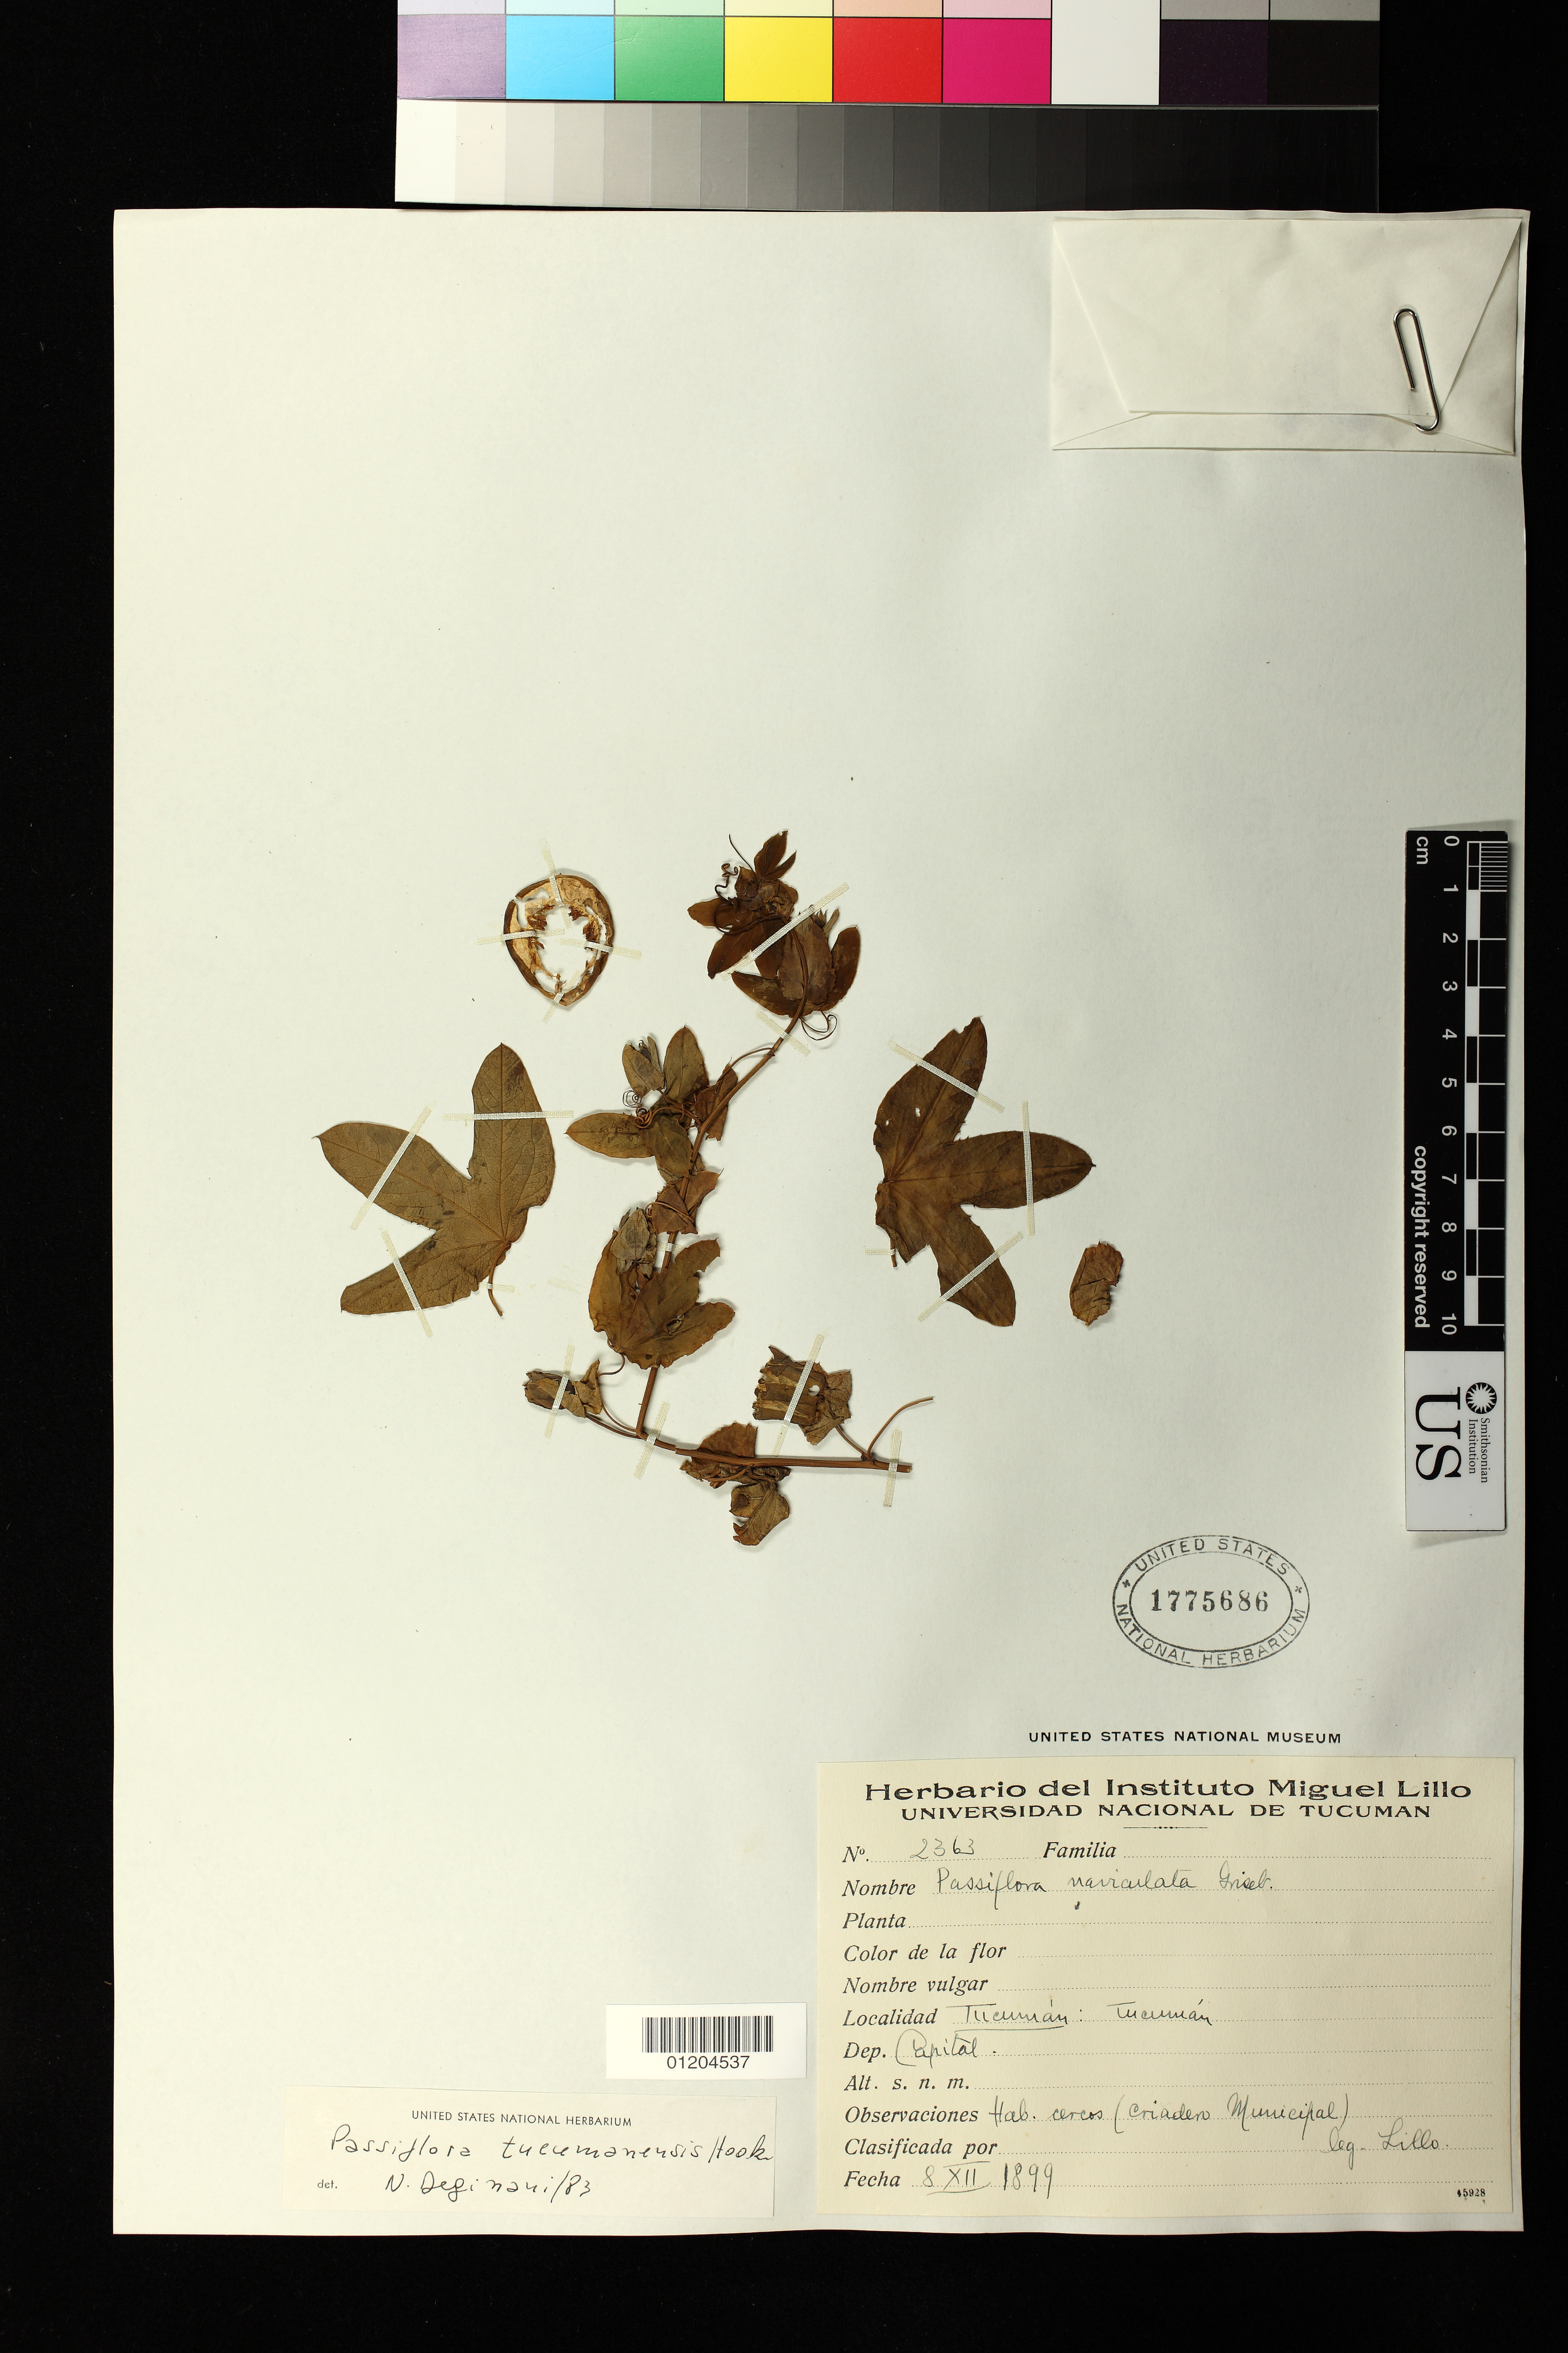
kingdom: Plantae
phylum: Tracheophyta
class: Magnoliopsida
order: Malpighiales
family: Passifloraceae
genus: Passiflora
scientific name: Passiflora tucumanensis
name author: Hook.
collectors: M. Lillo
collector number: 2363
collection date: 1899-12-08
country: Argentina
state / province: Tucuman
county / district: Capital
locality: Fences - municipal hathchery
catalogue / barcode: US 1775686